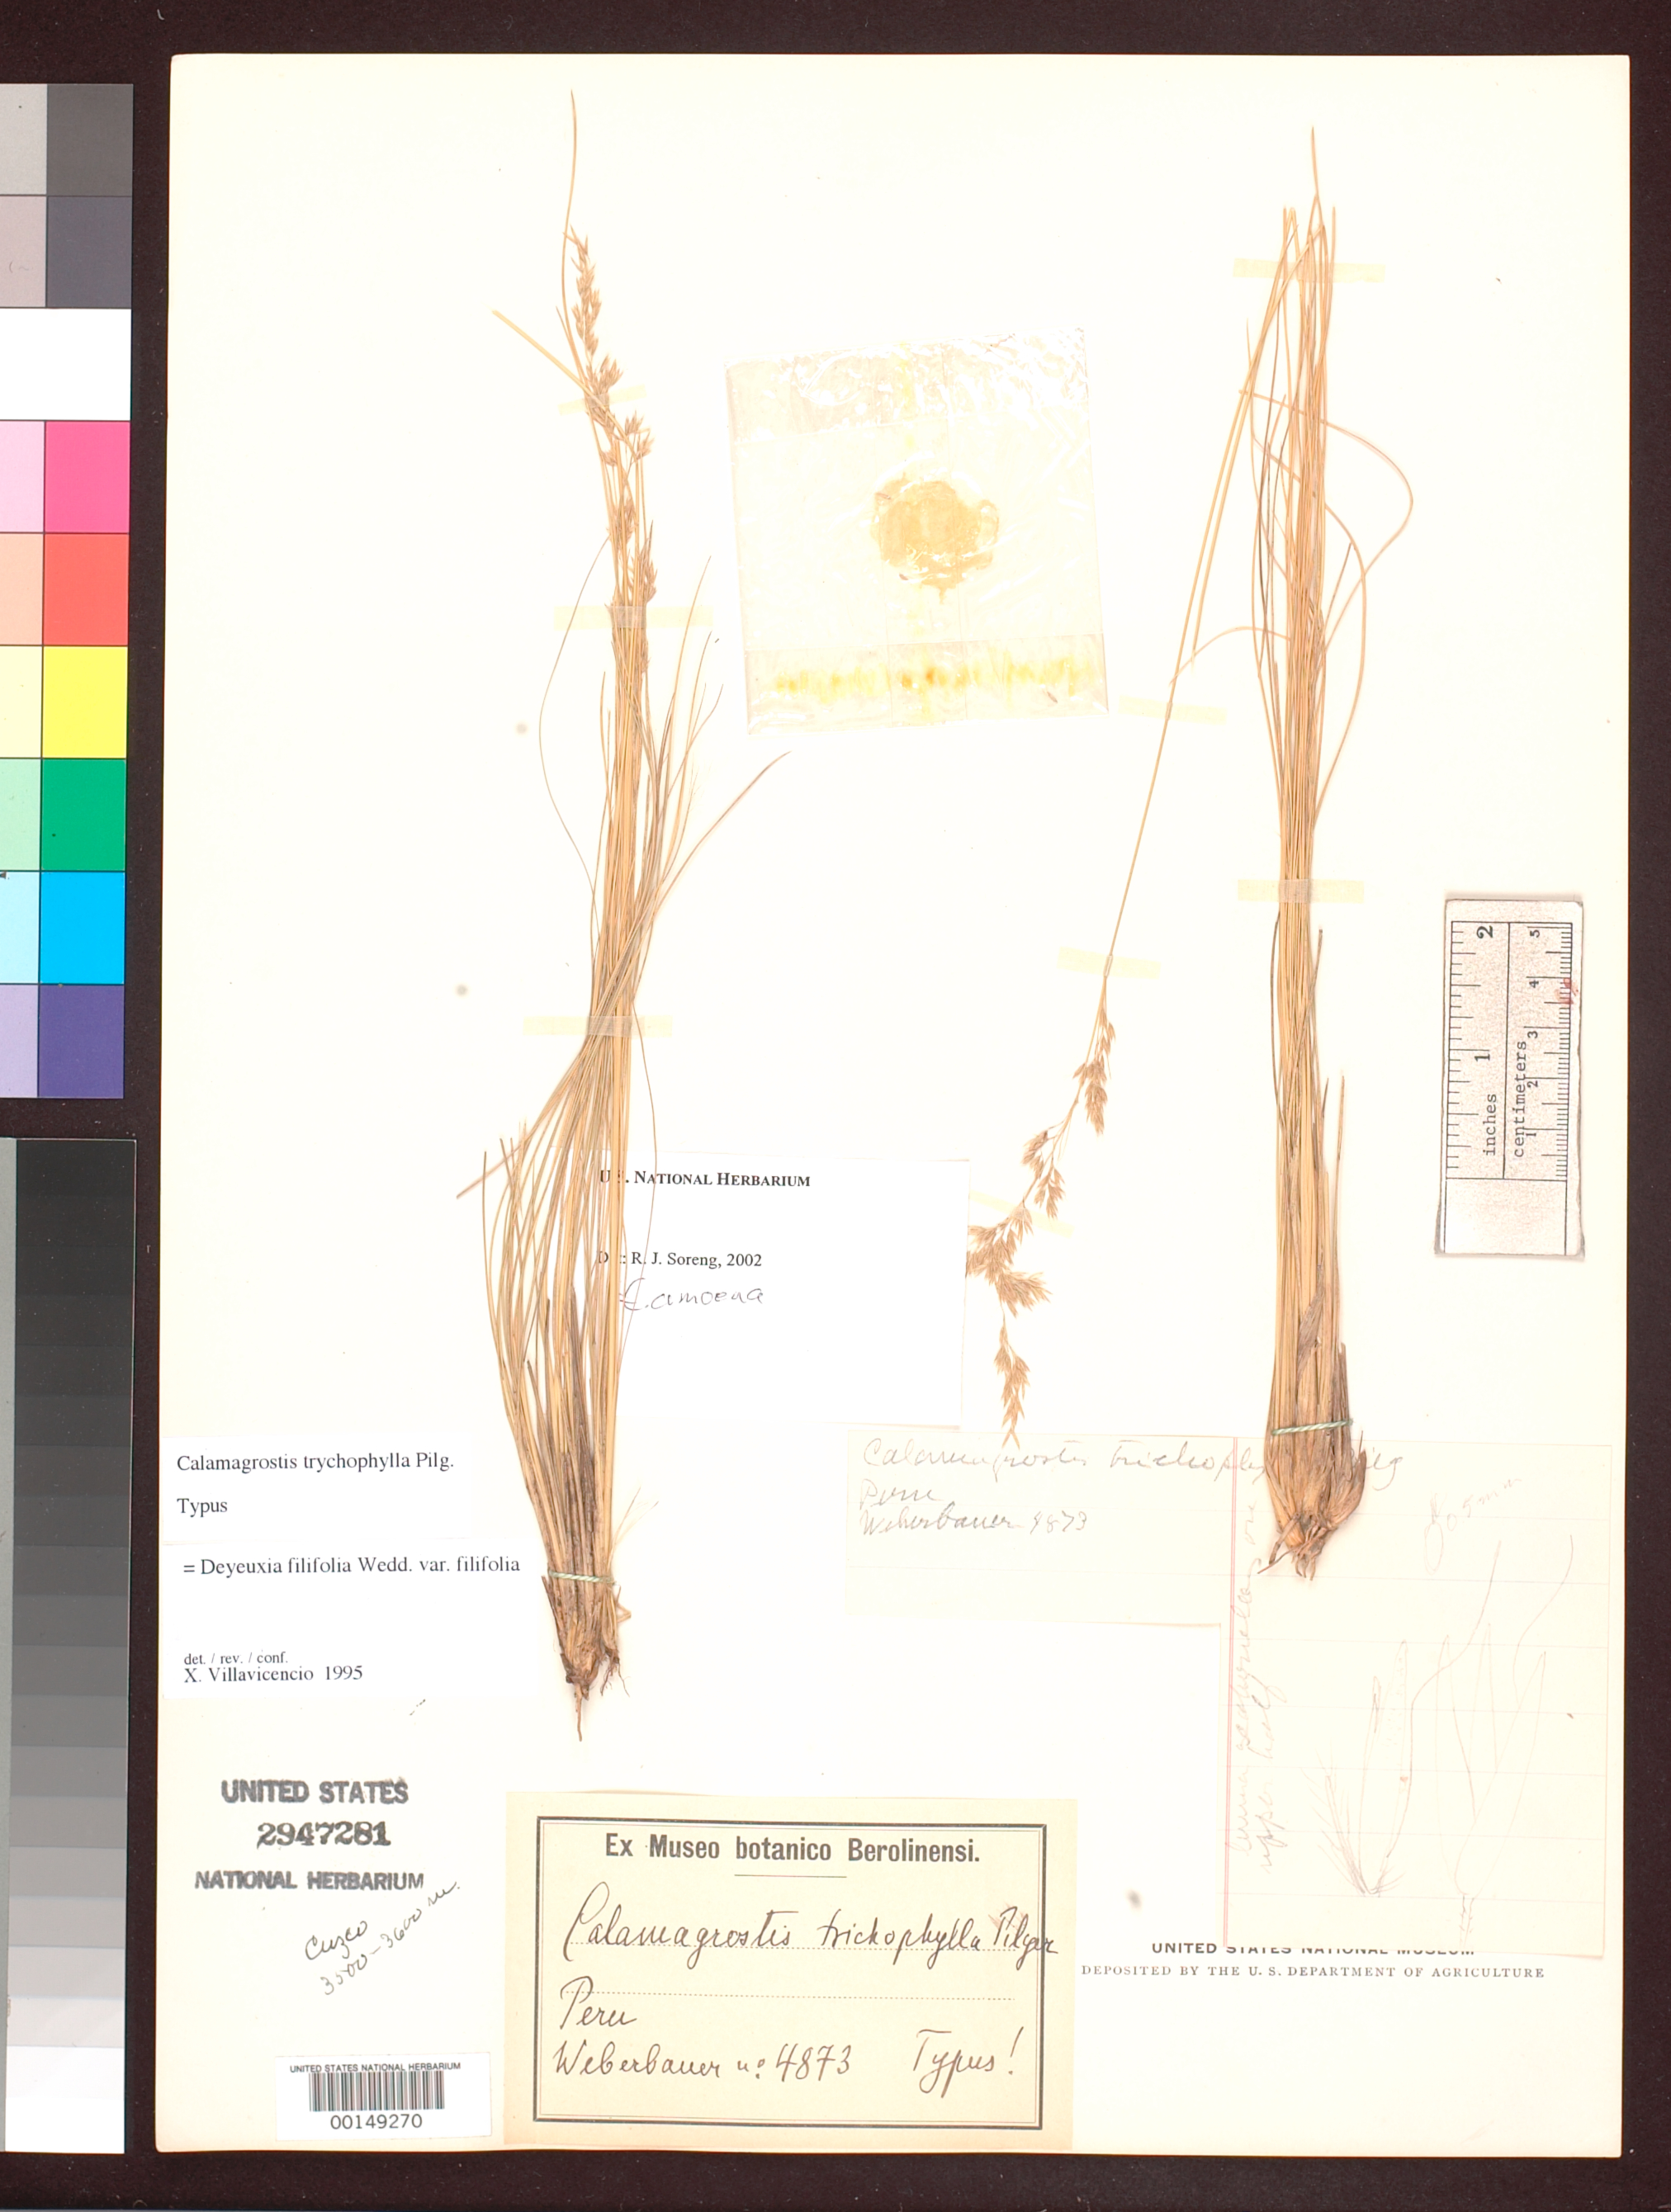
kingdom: Plantae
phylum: Tracheophyta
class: Liliopsida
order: Poales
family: Poaceae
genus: Calamagrostis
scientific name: Calamagrostis trichophylla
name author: Pilg.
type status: Holotype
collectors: A. Weberbauer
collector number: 4873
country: Peru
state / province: Cusco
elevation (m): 3500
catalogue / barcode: US 2947281